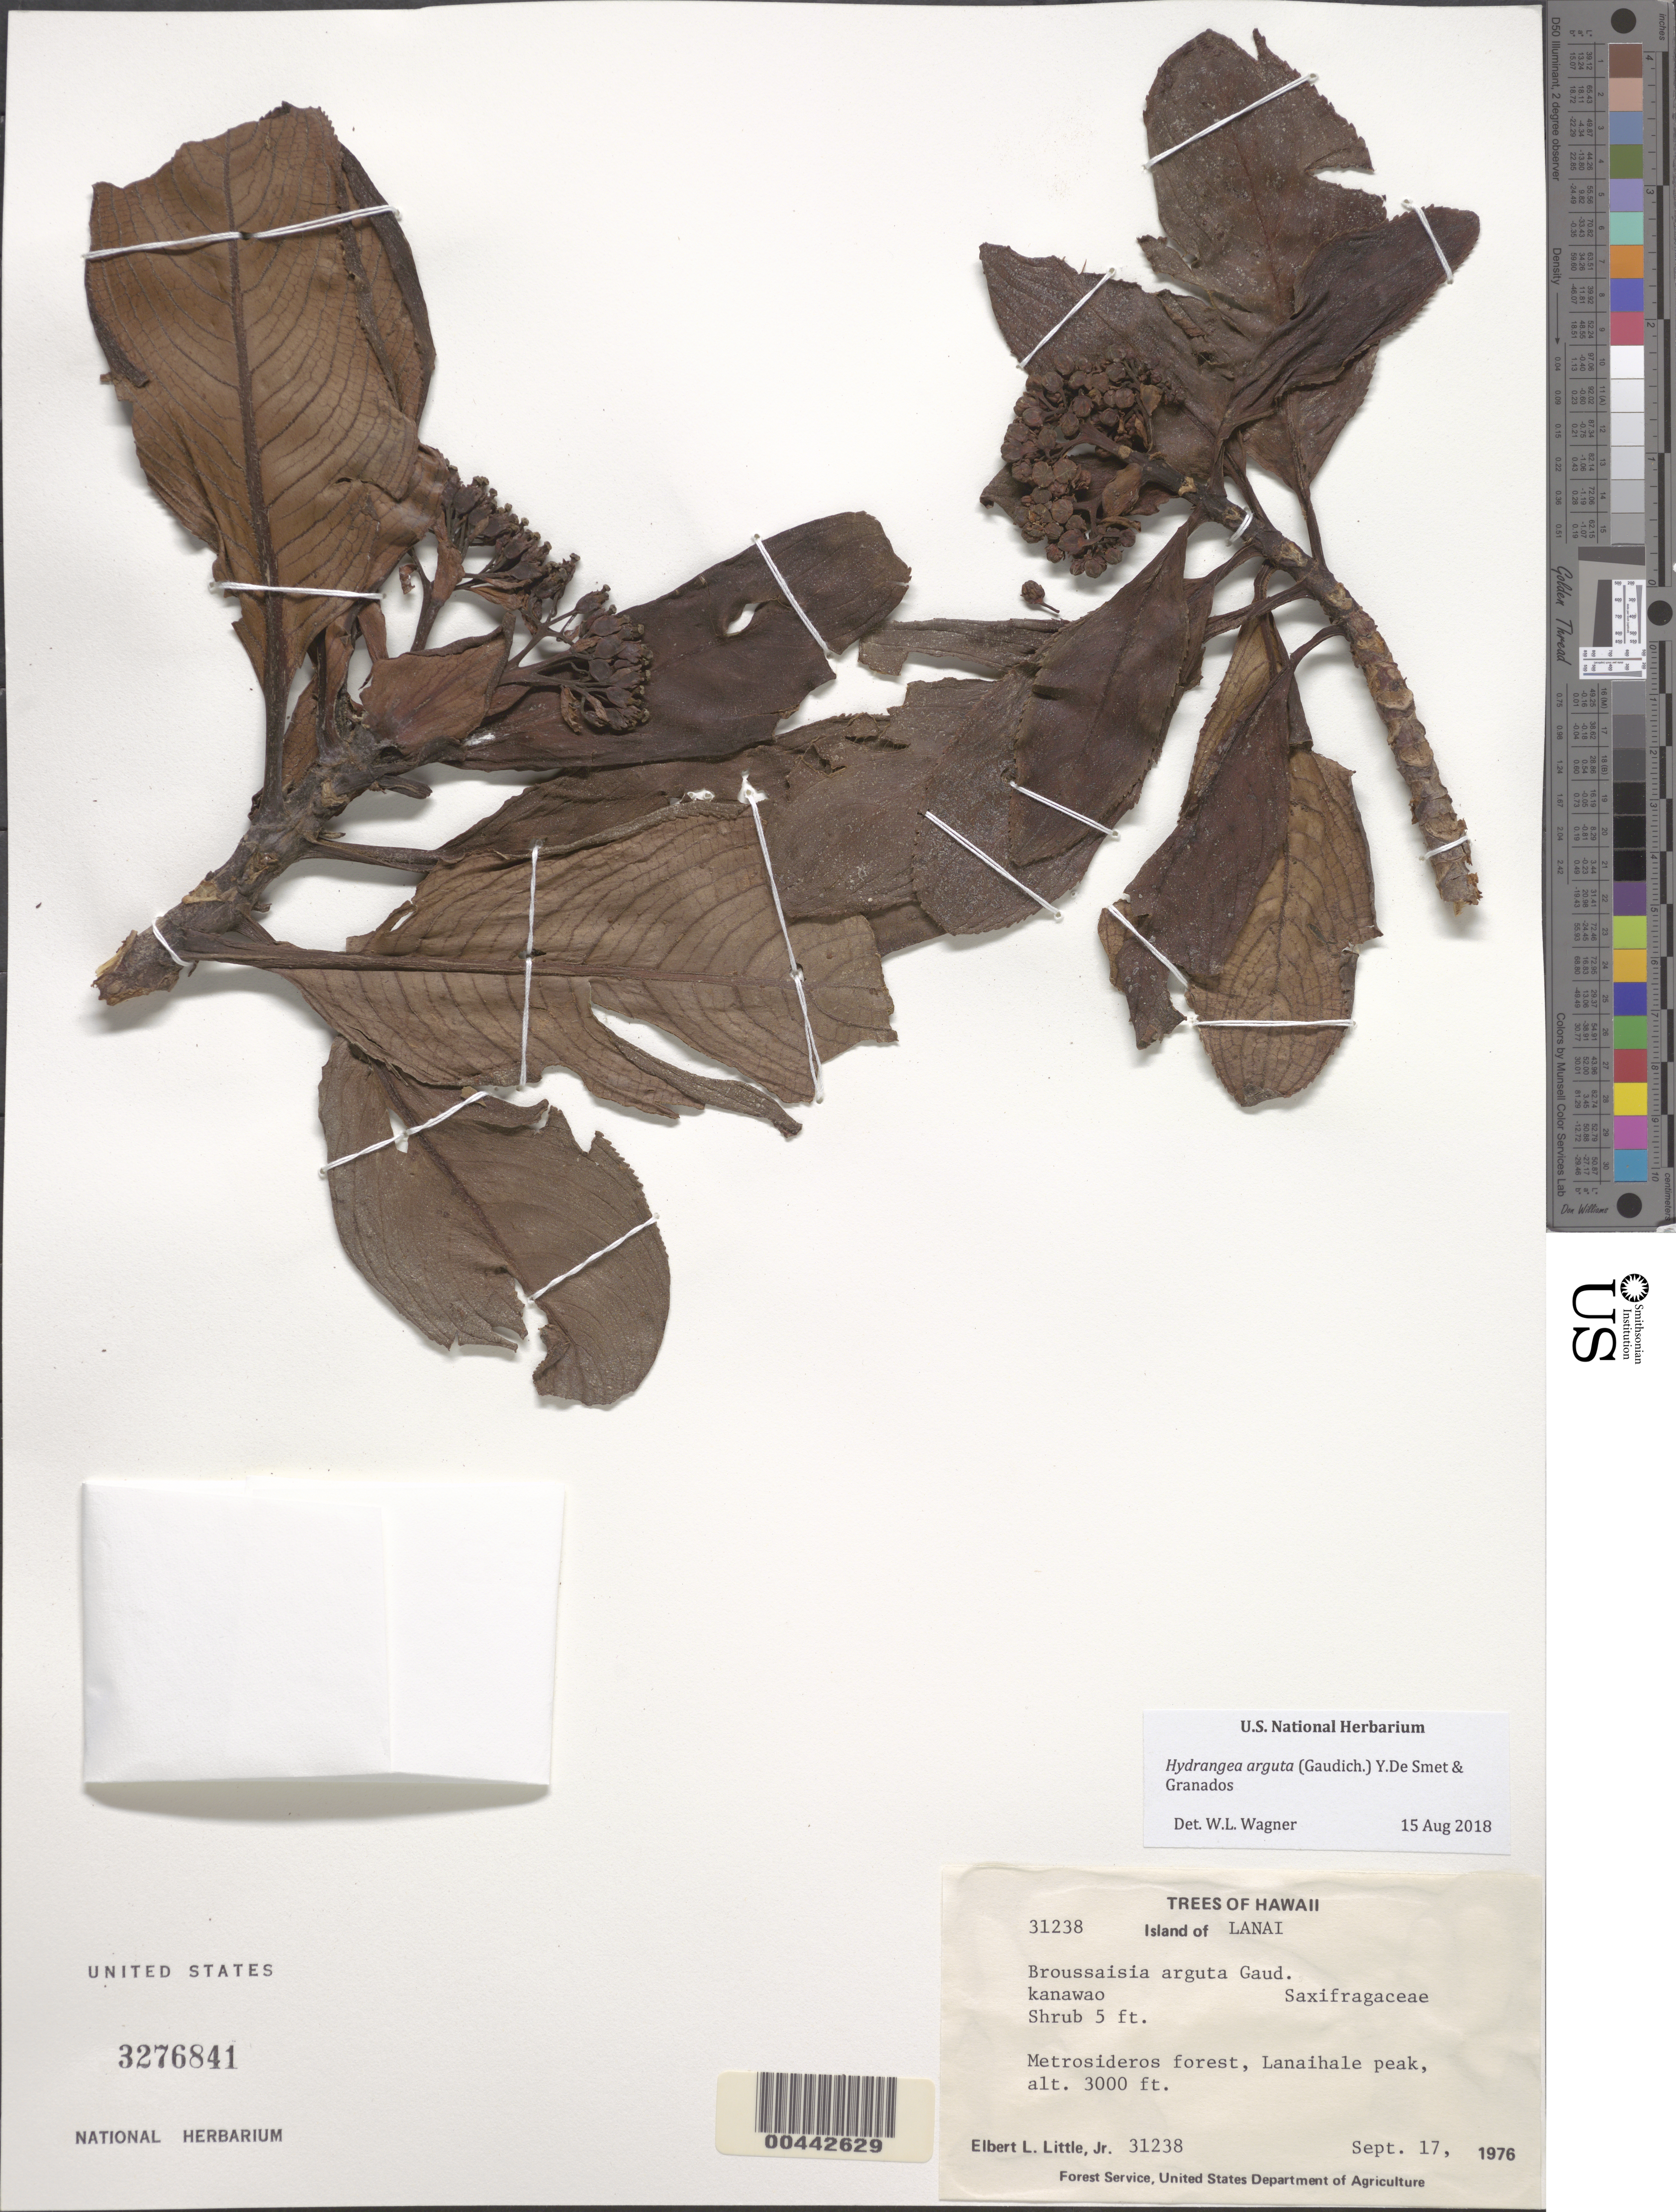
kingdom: Plantae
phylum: Tracheophyta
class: Magnoliopsida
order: Cornales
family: Hydrangeaceae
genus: Hydrangea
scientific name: Hydrangea arguta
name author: (Gaudich.) Y. De Smet & C. Granados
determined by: Wagner, W. L., (BOT), Smithsonian Institution - National Museum of Natural History (UNITED STATES)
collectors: E. L. Little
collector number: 31238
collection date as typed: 17 Sep 1976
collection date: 1976-09-17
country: United States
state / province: Hawaii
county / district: Maui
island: Lana'i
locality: Lanaihale peak.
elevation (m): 914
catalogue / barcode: US 3276841